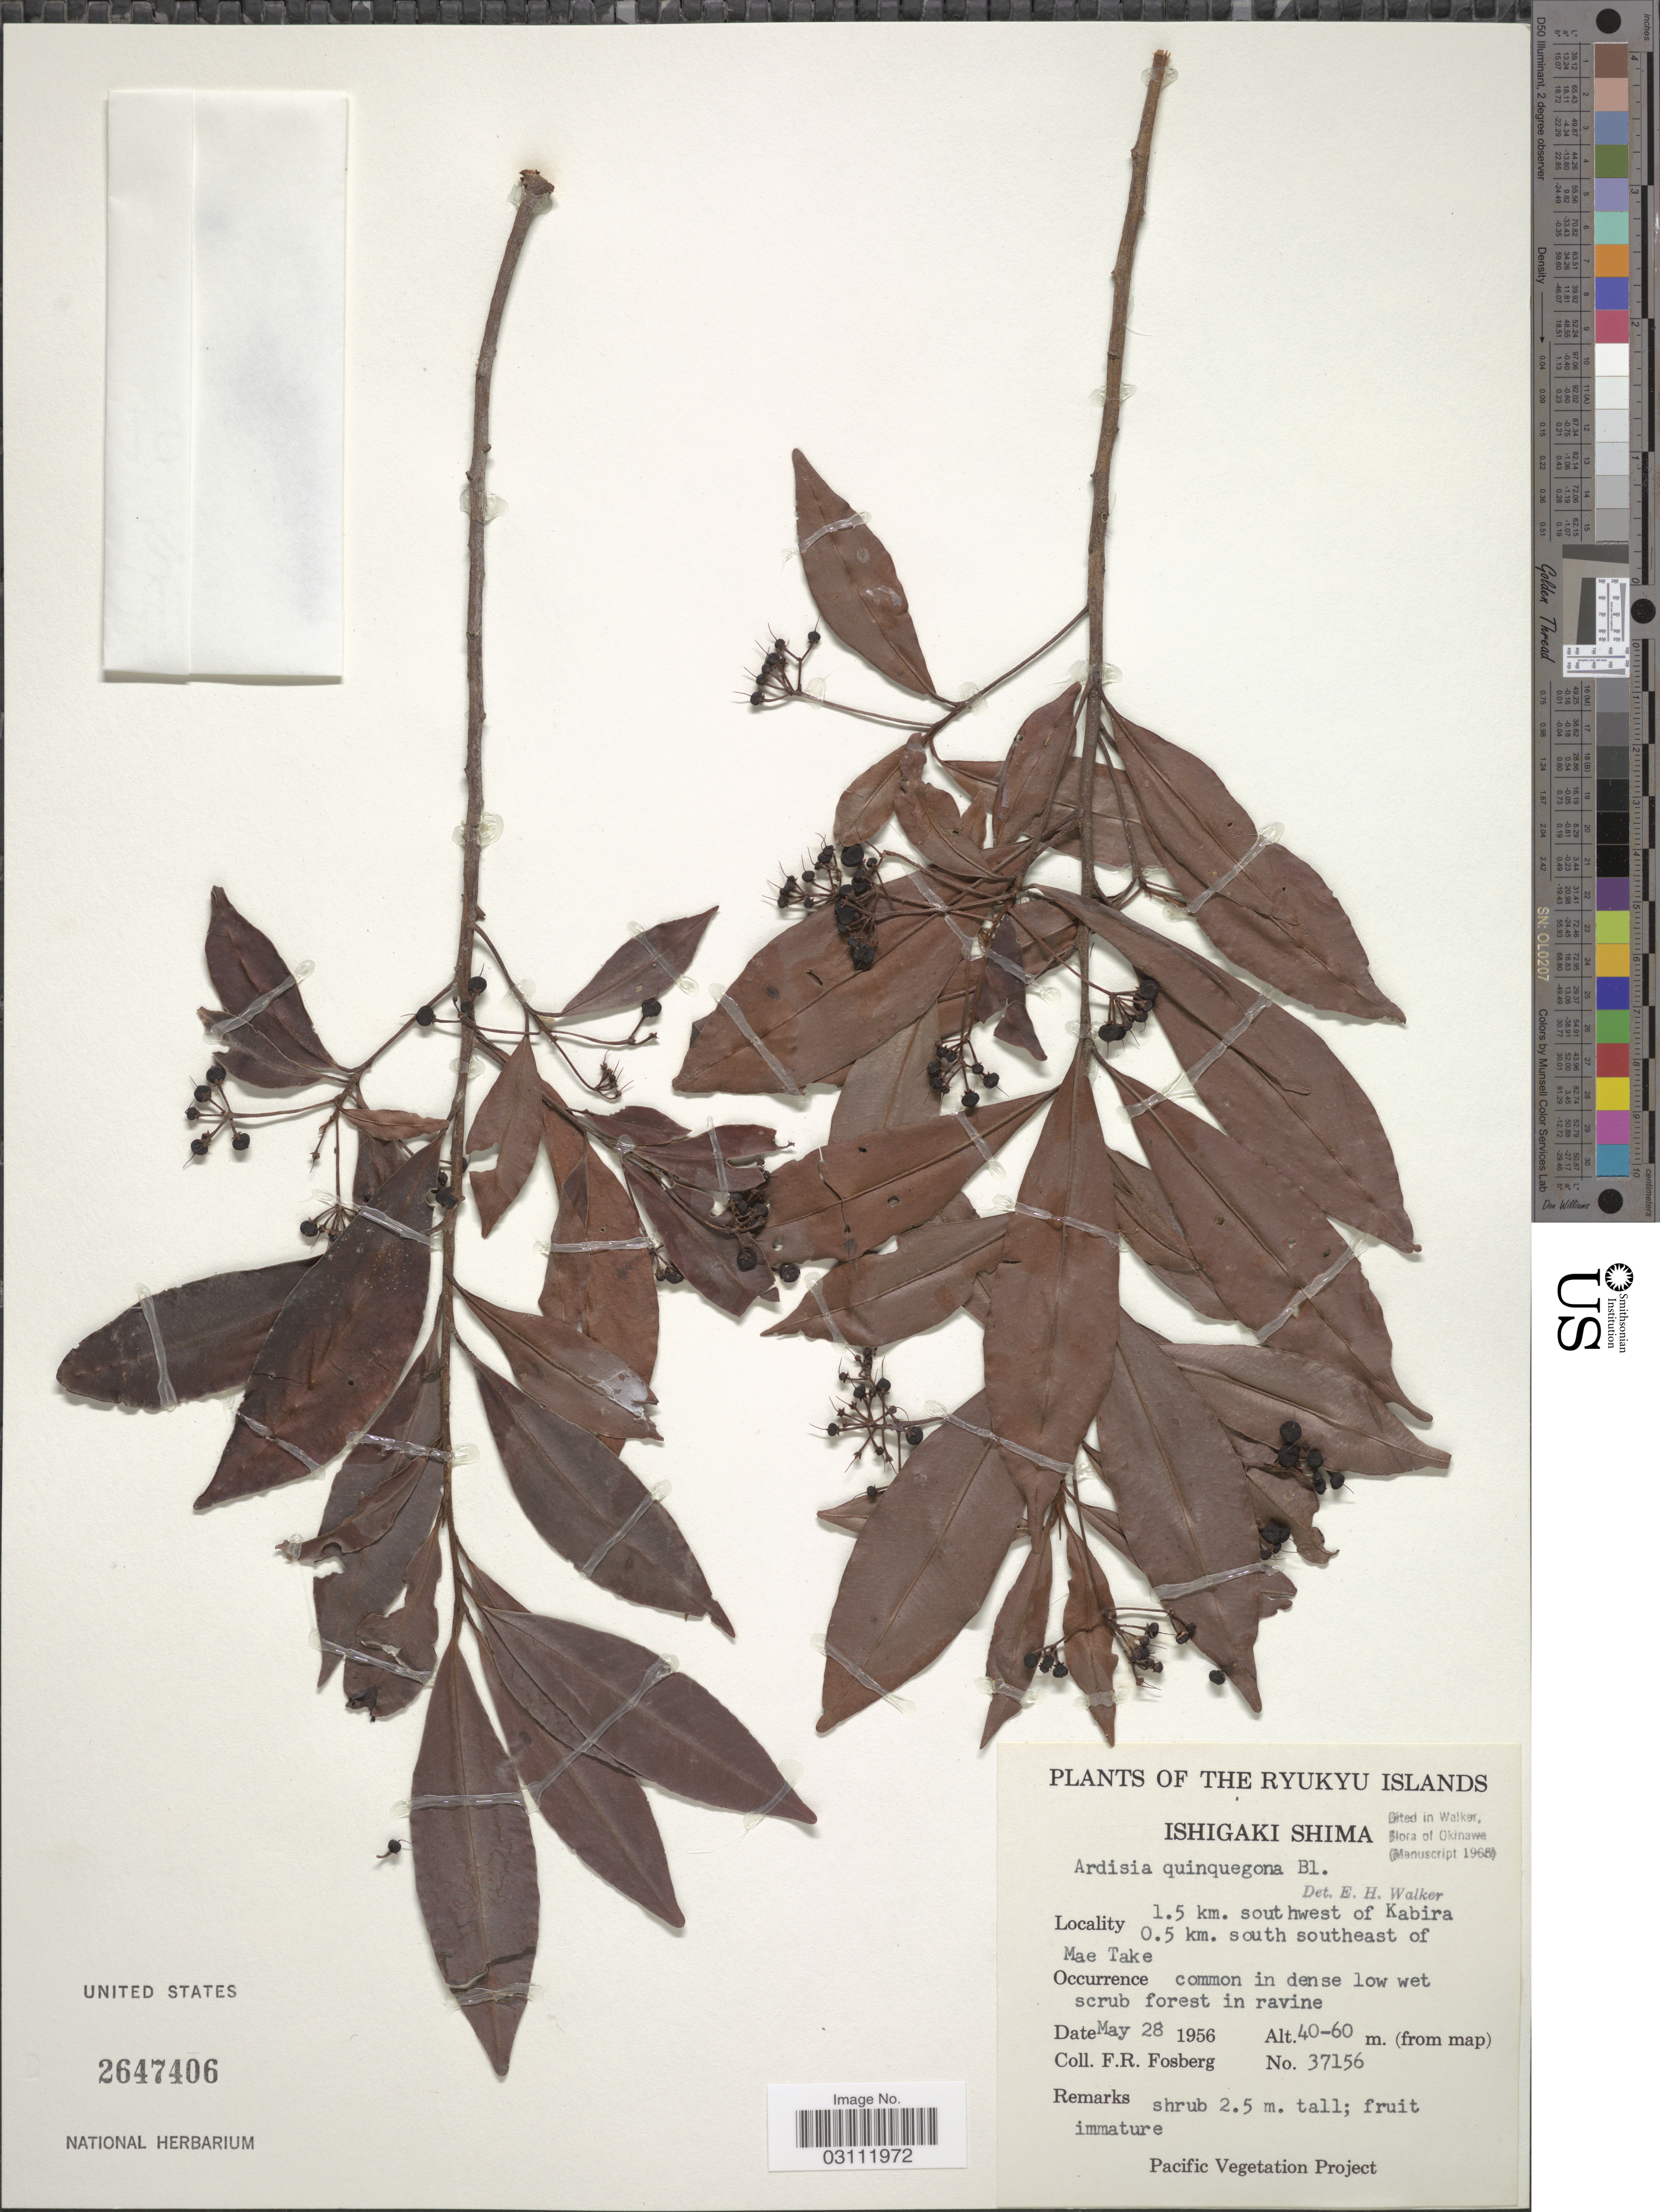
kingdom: Plantae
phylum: Tracheophyta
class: Magnoliopsida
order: Ericales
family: Primulaceae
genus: Ardisia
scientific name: Ardisia quinquegona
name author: Blume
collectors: F. R. Fosberg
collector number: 37156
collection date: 1956-05-28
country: Japan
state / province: Okinawa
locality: Ryukyu Islands. Ishigaki Shima. 1.5 km. southwest of Kabira 0.5 km. south southeast of Mae Take.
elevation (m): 40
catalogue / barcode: US 2647406